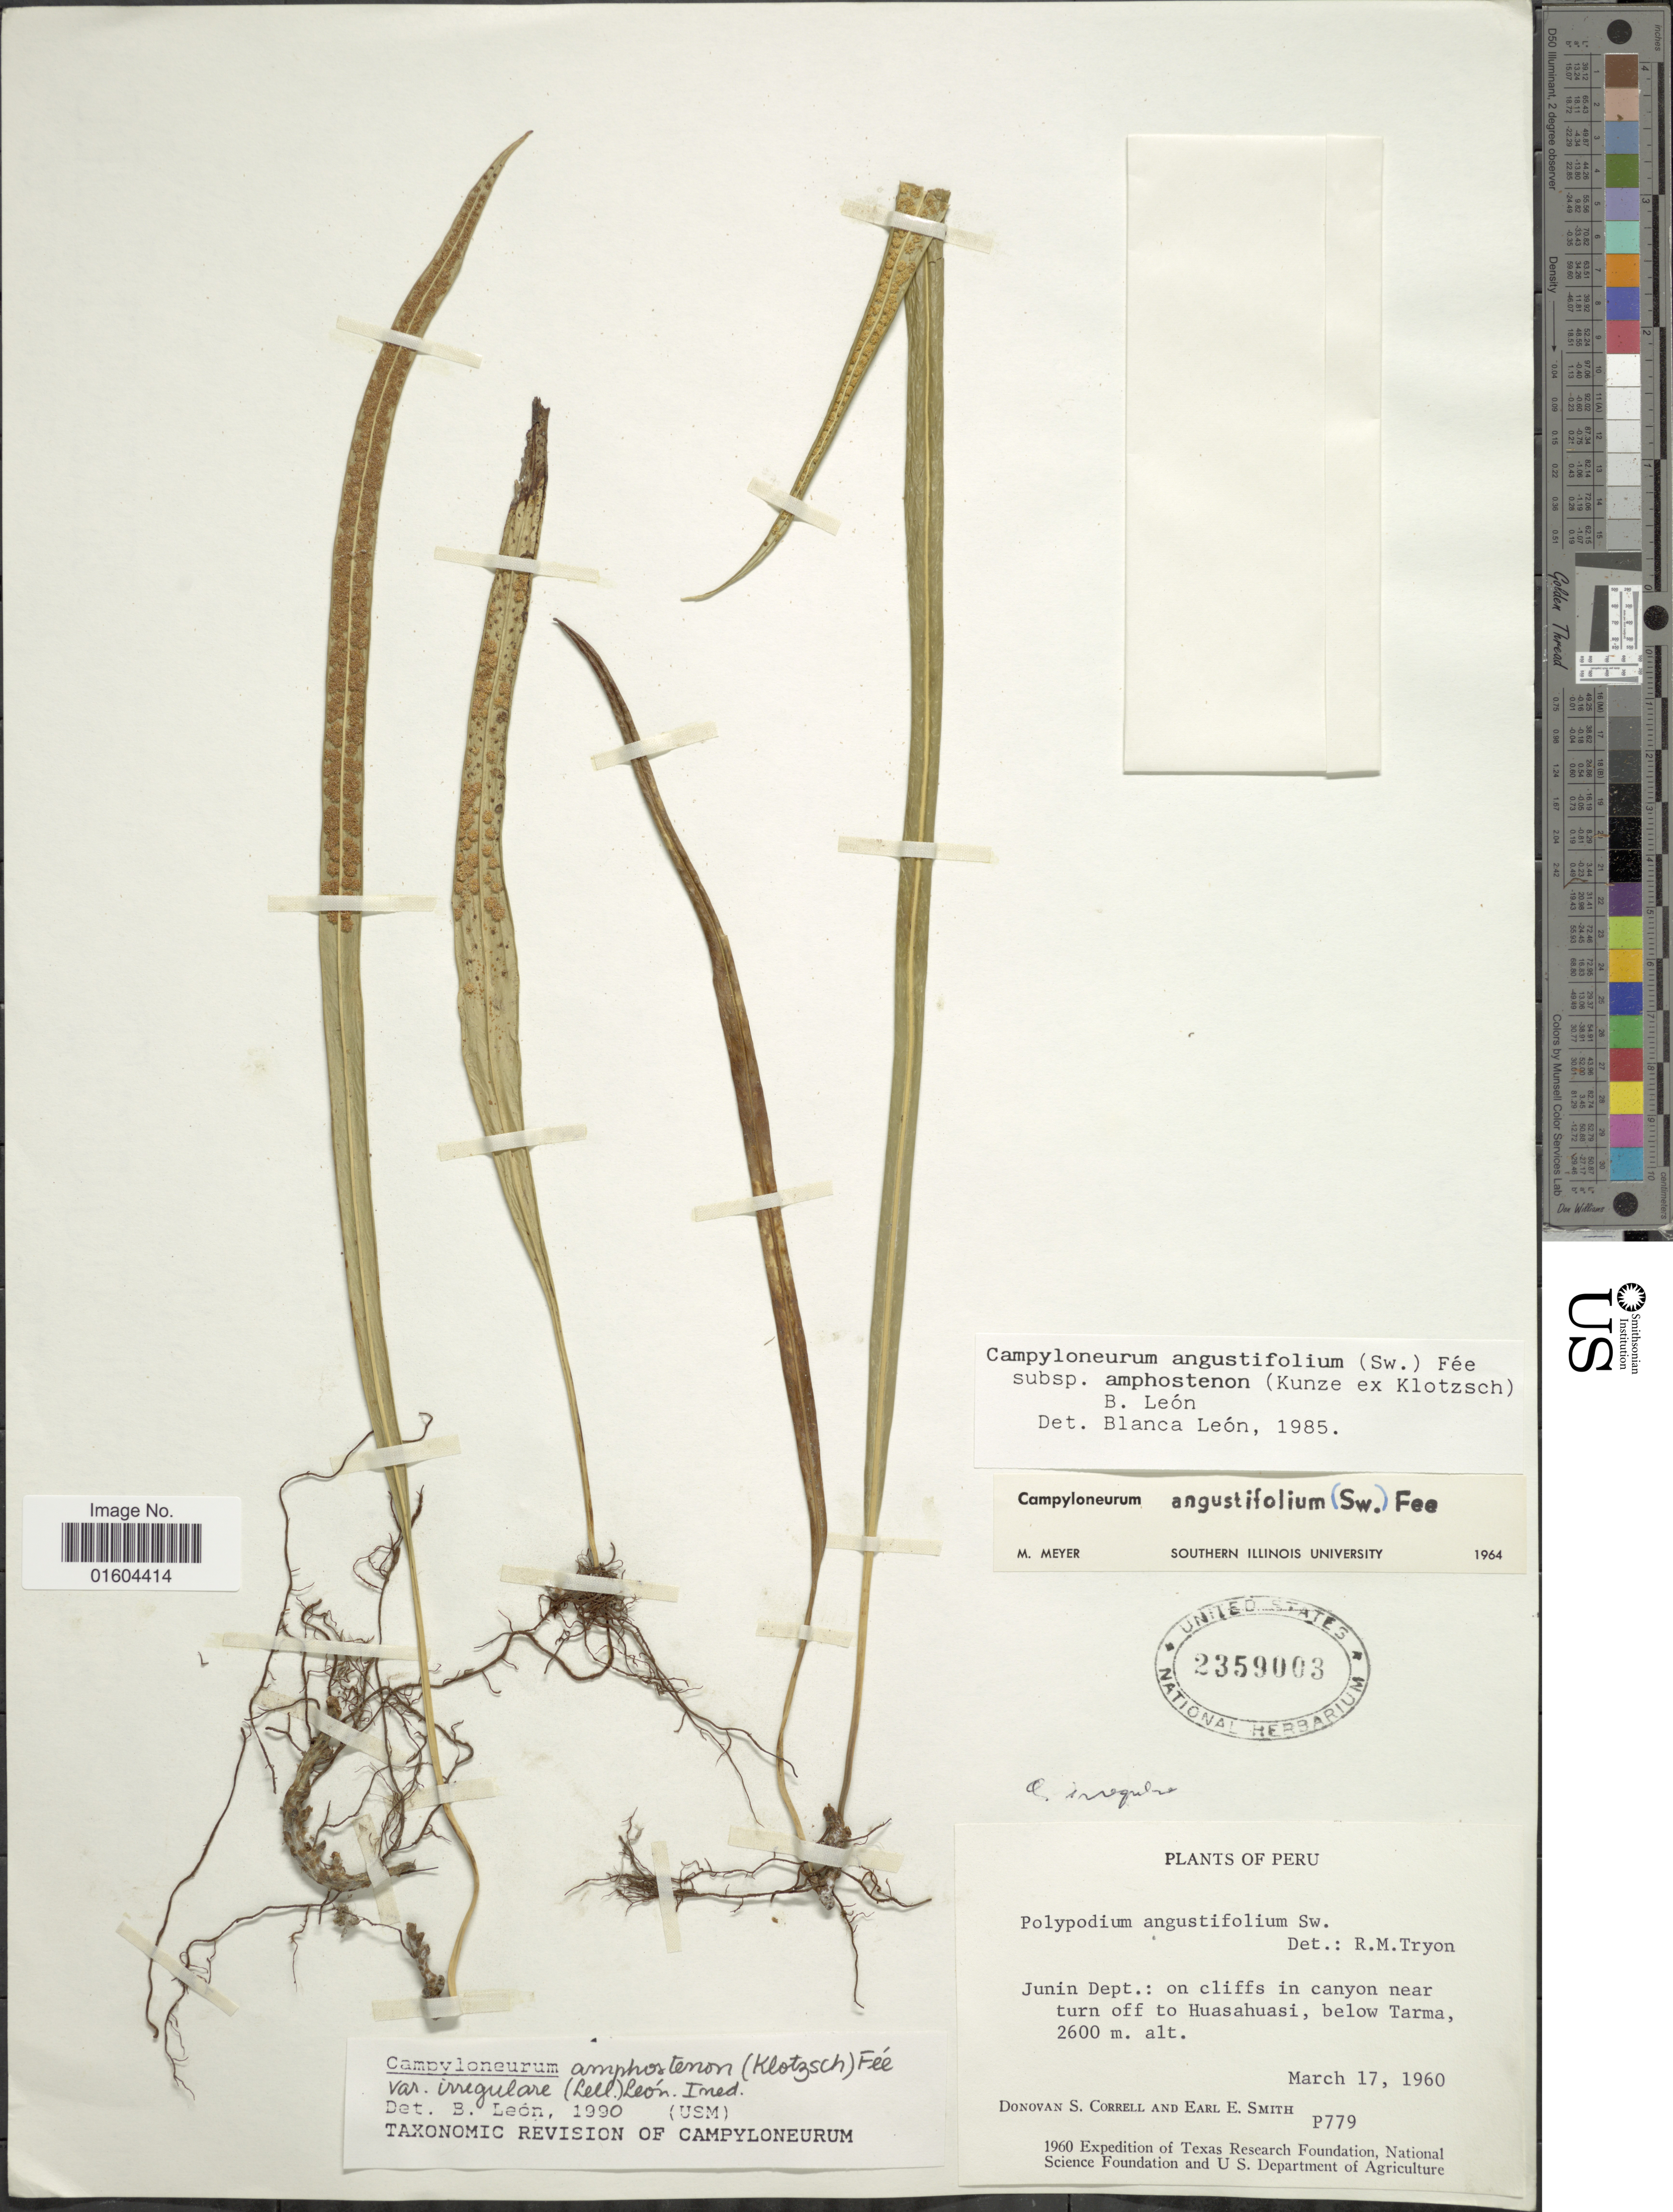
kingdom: Plantae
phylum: Tracheophyta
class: Polypodiopsida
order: Polypodiales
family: Polypodiaceae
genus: Campyloneurum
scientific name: Campyloneurum irregulare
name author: Lellinger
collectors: D. S. Correll & E. E. Smith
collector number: p779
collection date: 1960-03-17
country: Peru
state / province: Junín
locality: Peru, Junin Dept.: on cliffs in canyon near turn off to Huasahuasi, below Tarma.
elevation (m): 2600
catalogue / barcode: US 2359003